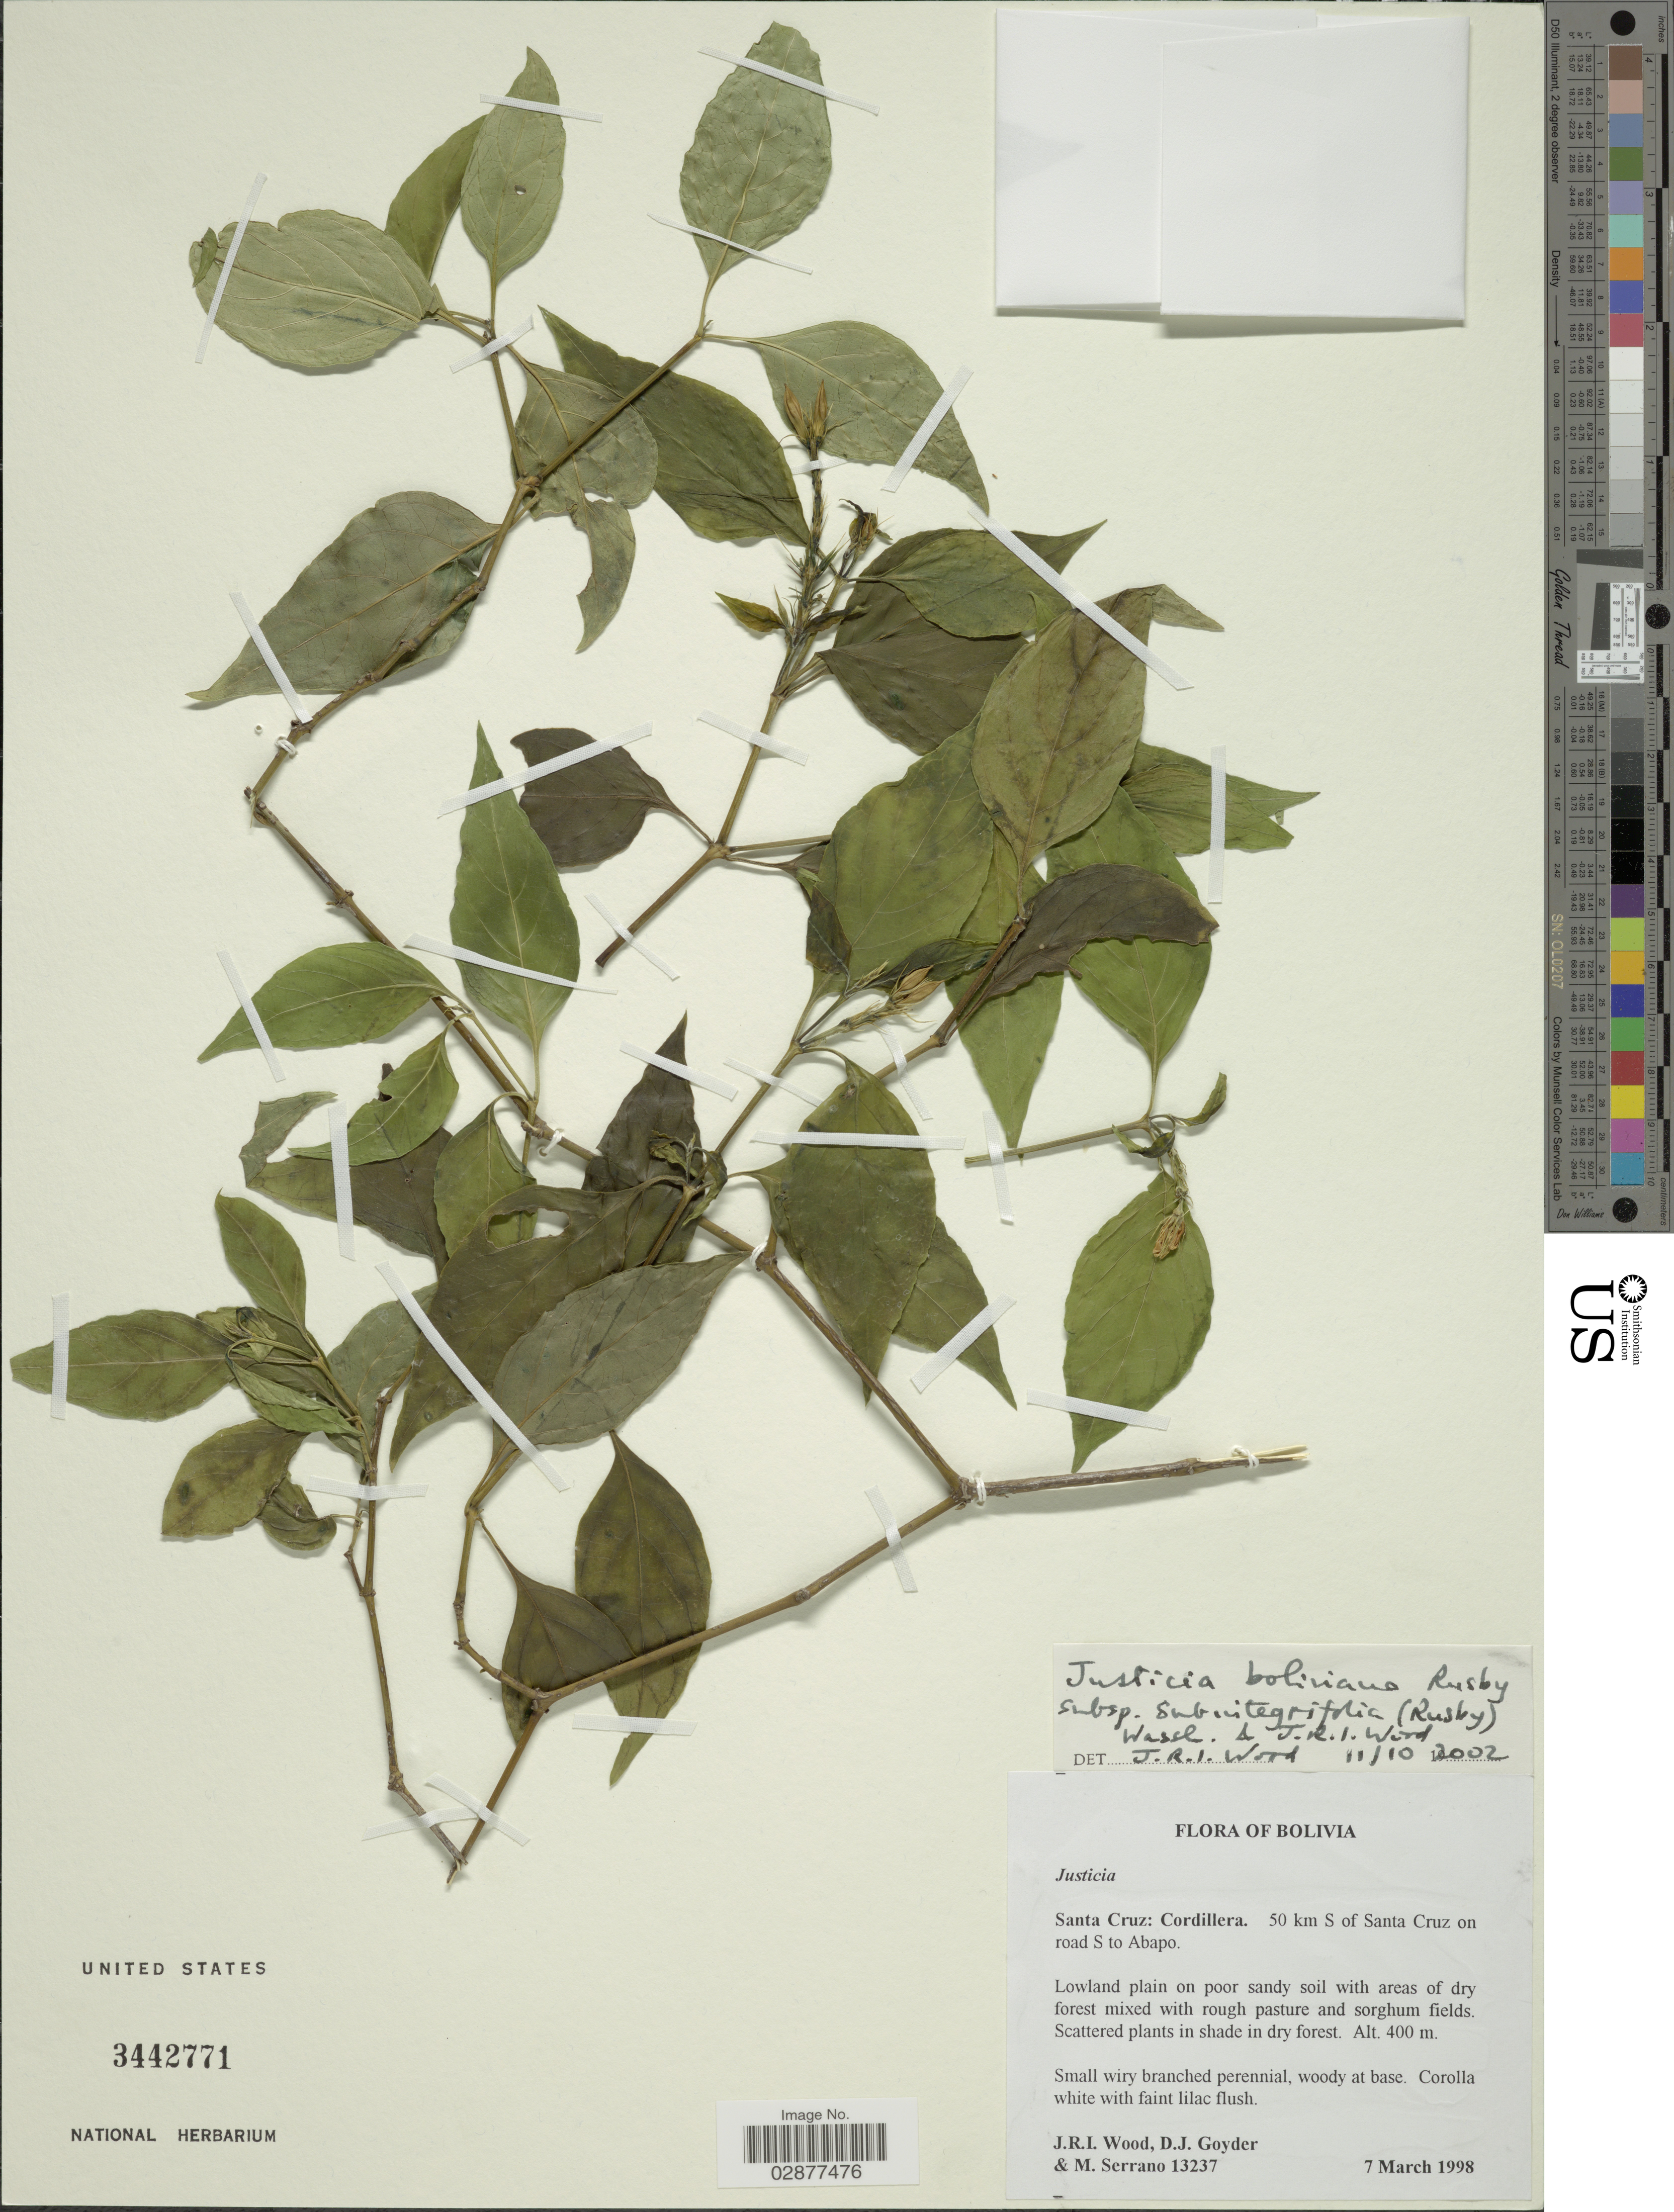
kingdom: Plantae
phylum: Tracheophyta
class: Magnoliopsida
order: Lamiales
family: Acanthaceae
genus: Justicia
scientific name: Justicia boliviana subsp. subintegrifolia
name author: (Rusby) Wassh. & J.R.I. Wood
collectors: J. R. I. Wood, D. Goyder & M. Serrano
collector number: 13237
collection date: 1998-03-07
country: Bolivia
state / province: Santa Cruz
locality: Cordillera. 50 km S of Santa Cruz on road S to Abapo.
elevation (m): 400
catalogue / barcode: US 3442771